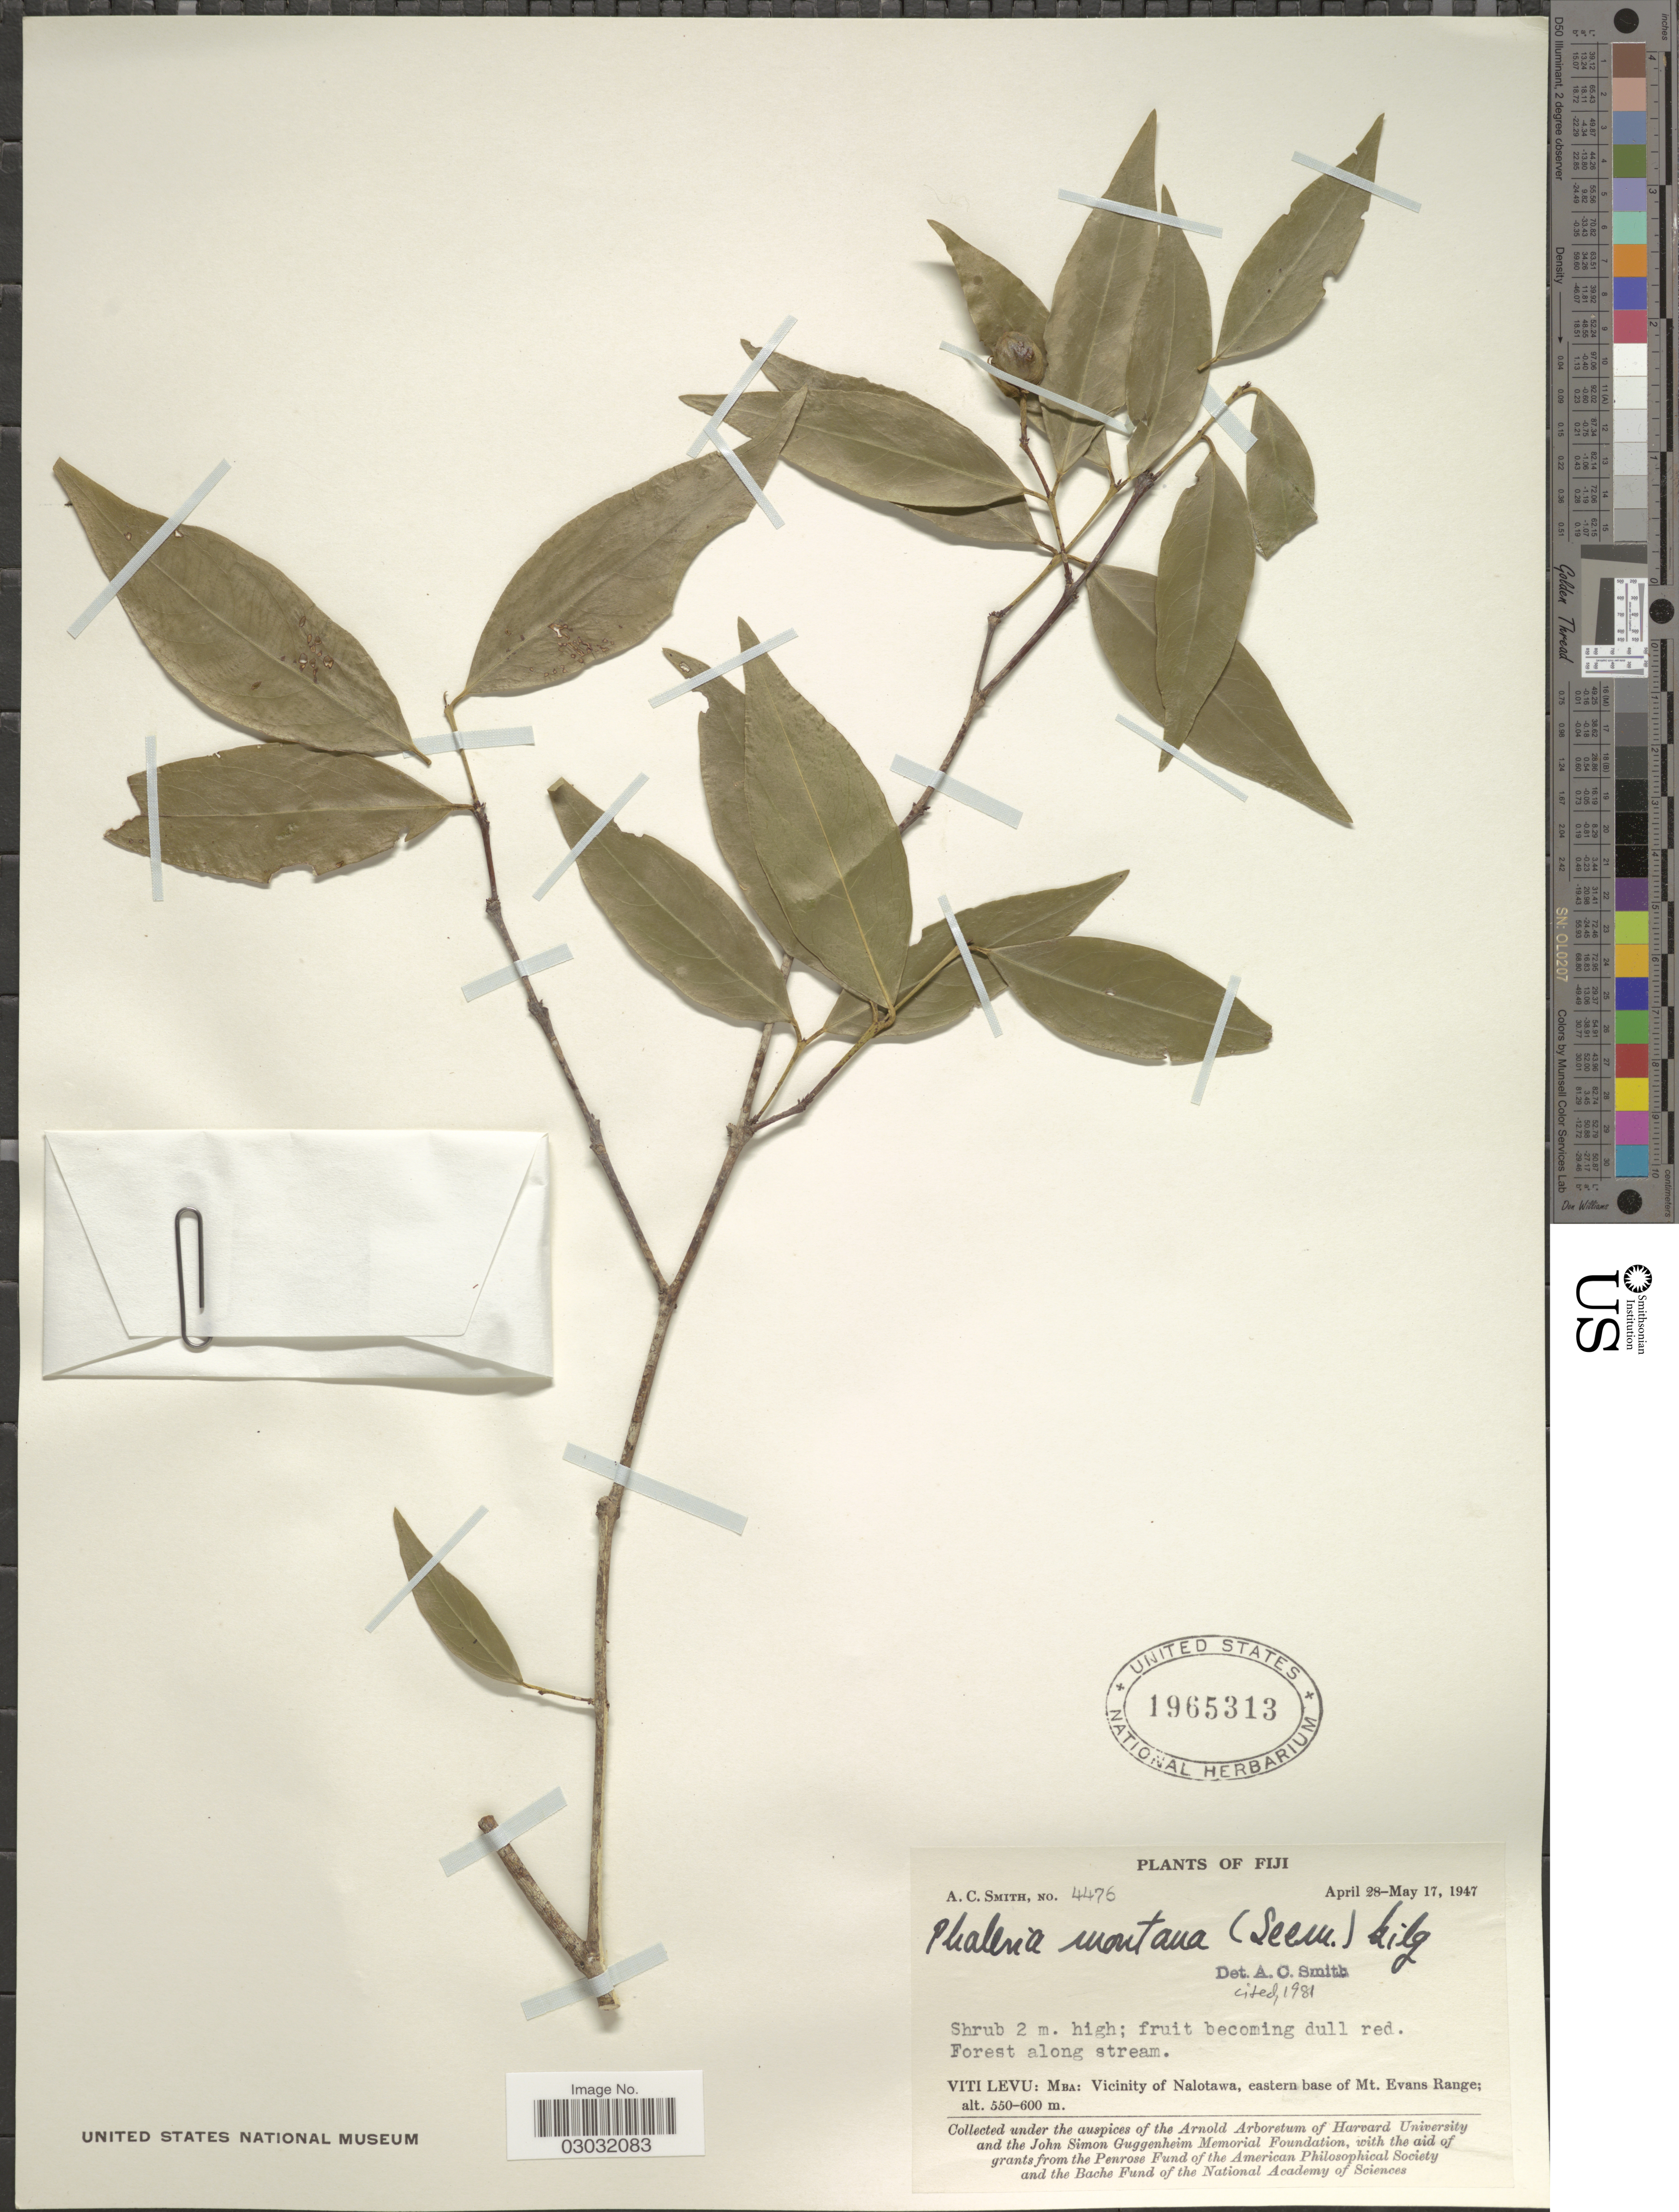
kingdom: Plantae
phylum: Tracheophyta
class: Magnoliopsida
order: Malvales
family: Thymelaeaceae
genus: Phaleria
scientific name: Phaleria montana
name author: (Seem.) Gilg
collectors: A. C. Smith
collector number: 4476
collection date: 1947-04-28/1947-05-17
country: Fiji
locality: Viti Levu: Mba: Vicinity of Nalotawa, eastern base of Mt. Evans Ranger.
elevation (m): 550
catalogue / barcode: US 1965313